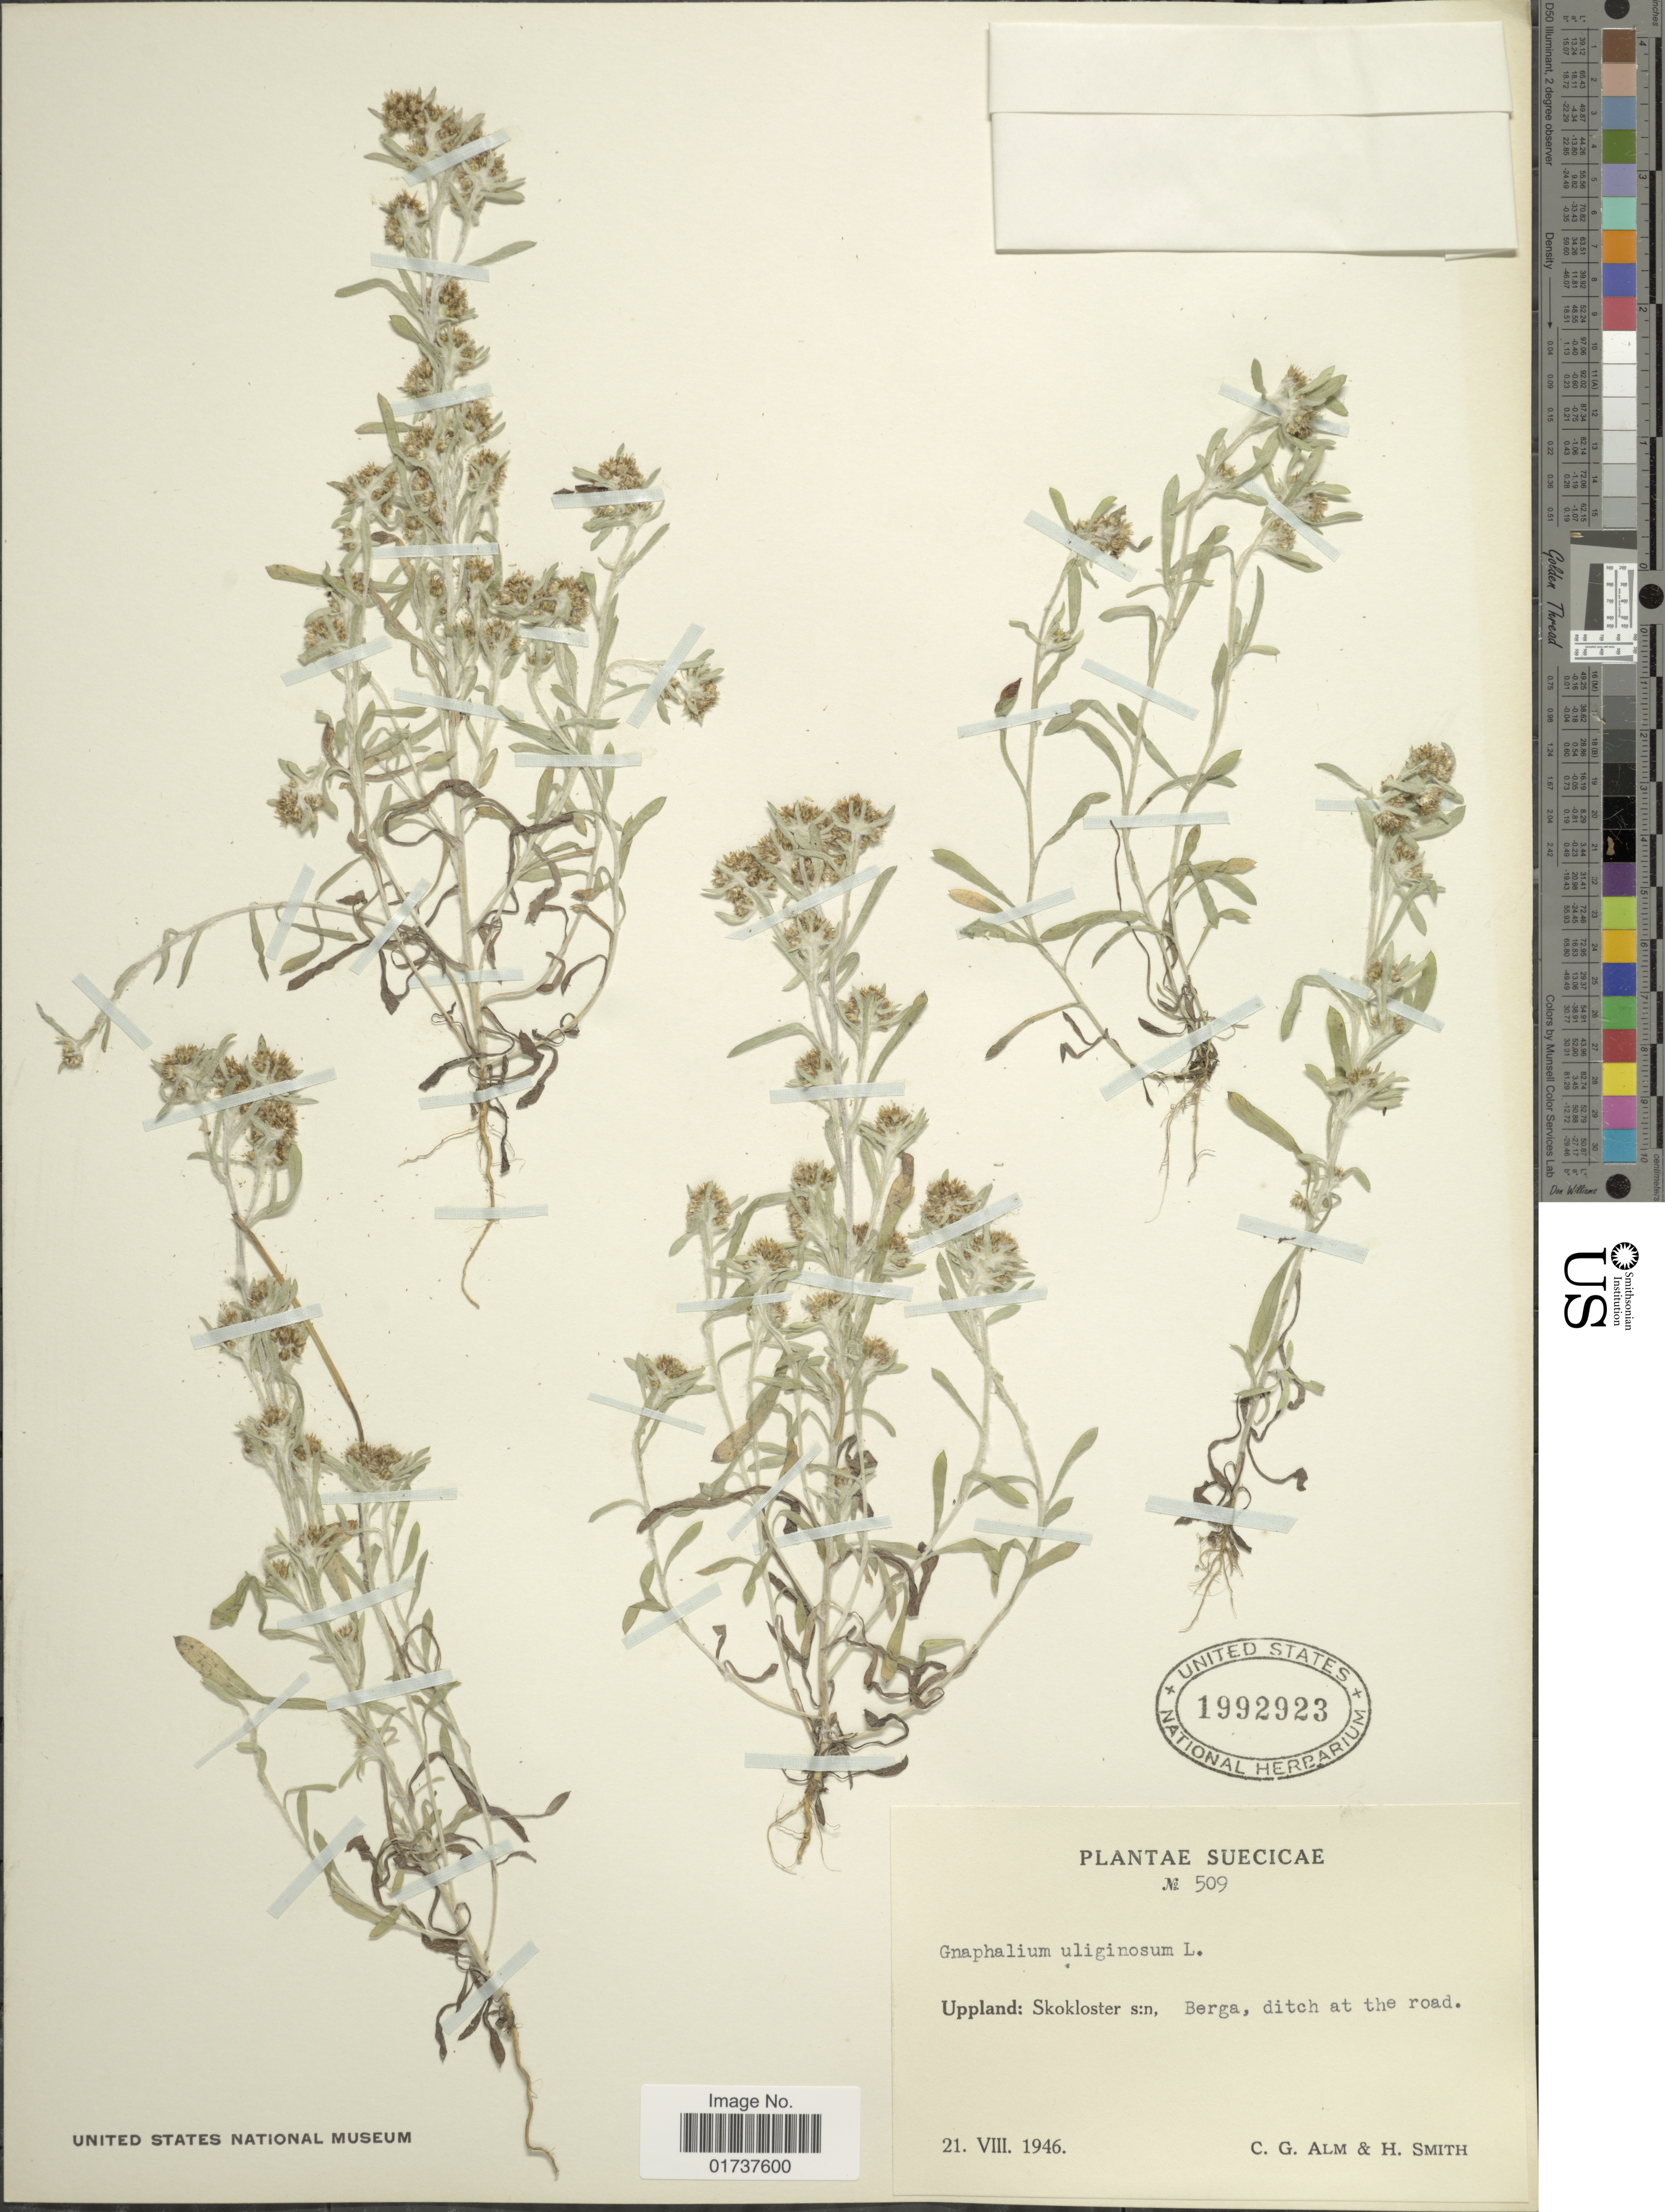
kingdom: Plantae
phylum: Tracheophyta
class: Magnoliopsida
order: Asterales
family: Asteraceae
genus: Gnaphalium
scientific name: Gnaphalium uliginosum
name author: L.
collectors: C. Alm & H. Smith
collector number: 509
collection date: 1946-09-21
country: Sweden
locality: Suecicae, Uppland: Skokloster s:n, Berga, ditch at the road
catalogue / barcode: US 1992923